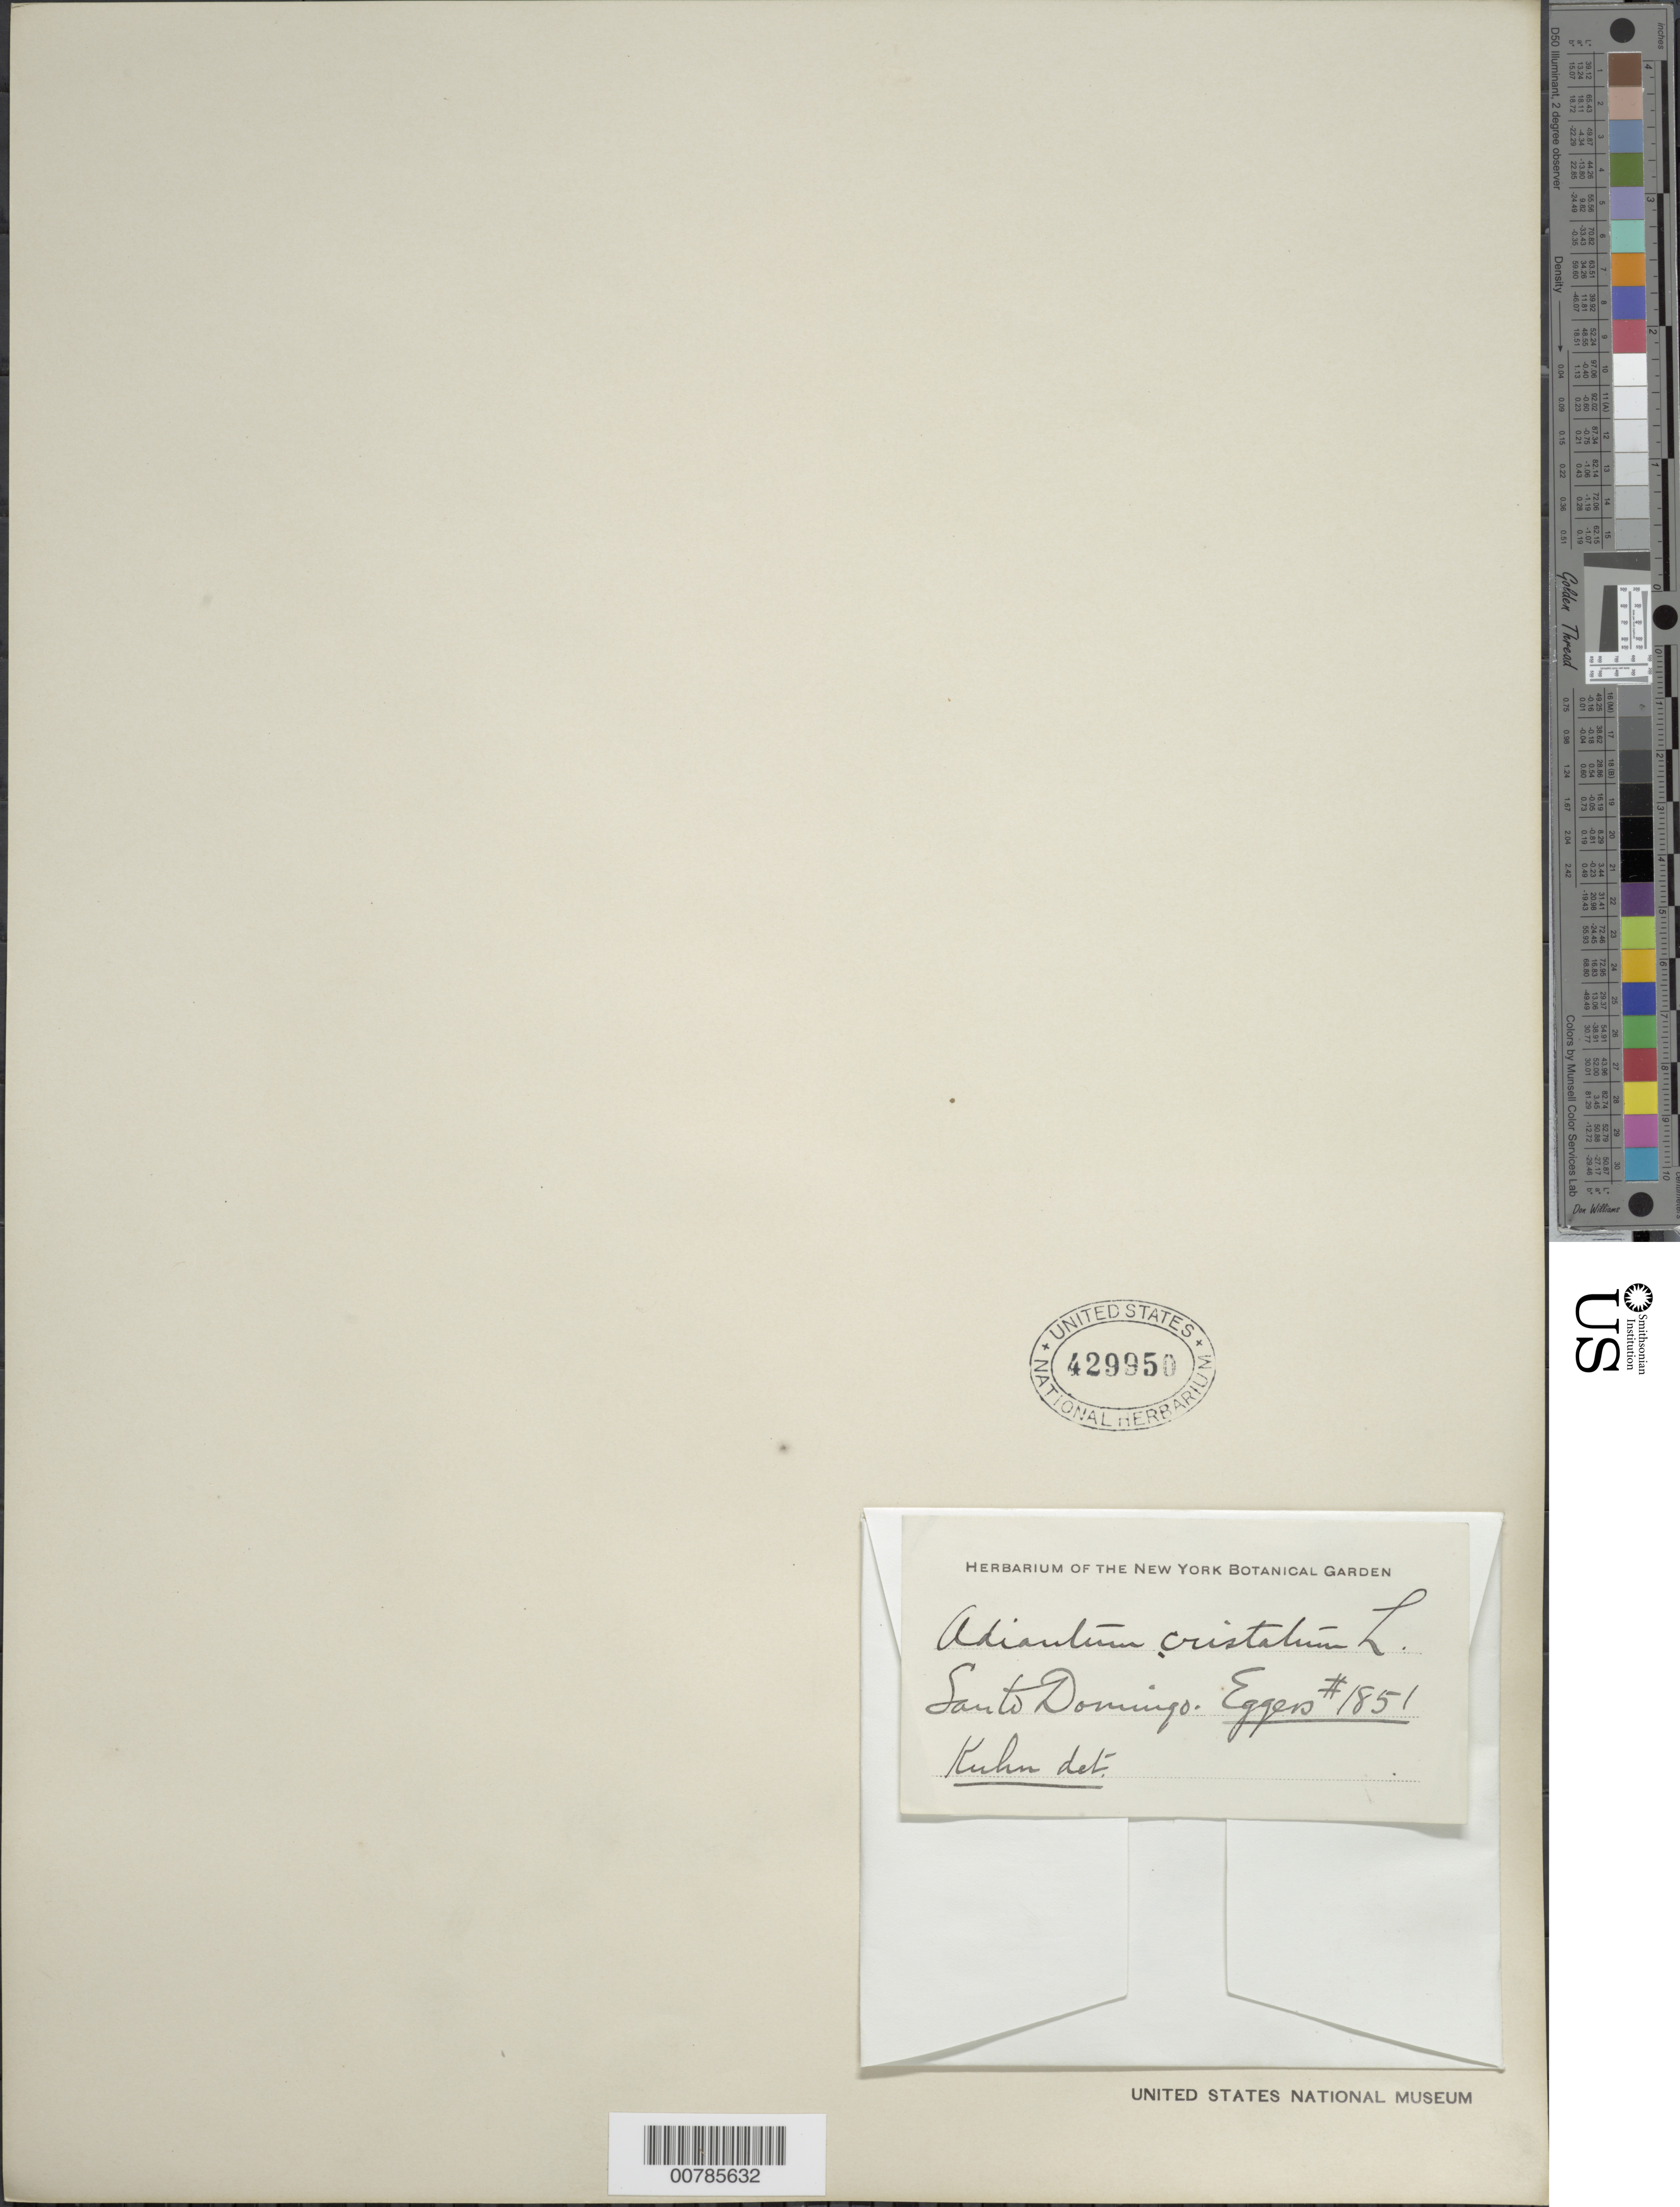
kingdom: Plantae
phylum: Tracheophyta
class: Polypodiopsida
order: Polypodiales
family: Pteridaceae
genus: Adiantum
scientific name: Adiantum pyramidale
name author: (L.) Willd.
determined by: Kuhn, --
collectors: H. F. A. von Eggers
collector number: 1851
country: Dominican Republic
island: Hispaniola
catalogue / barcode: US 429950